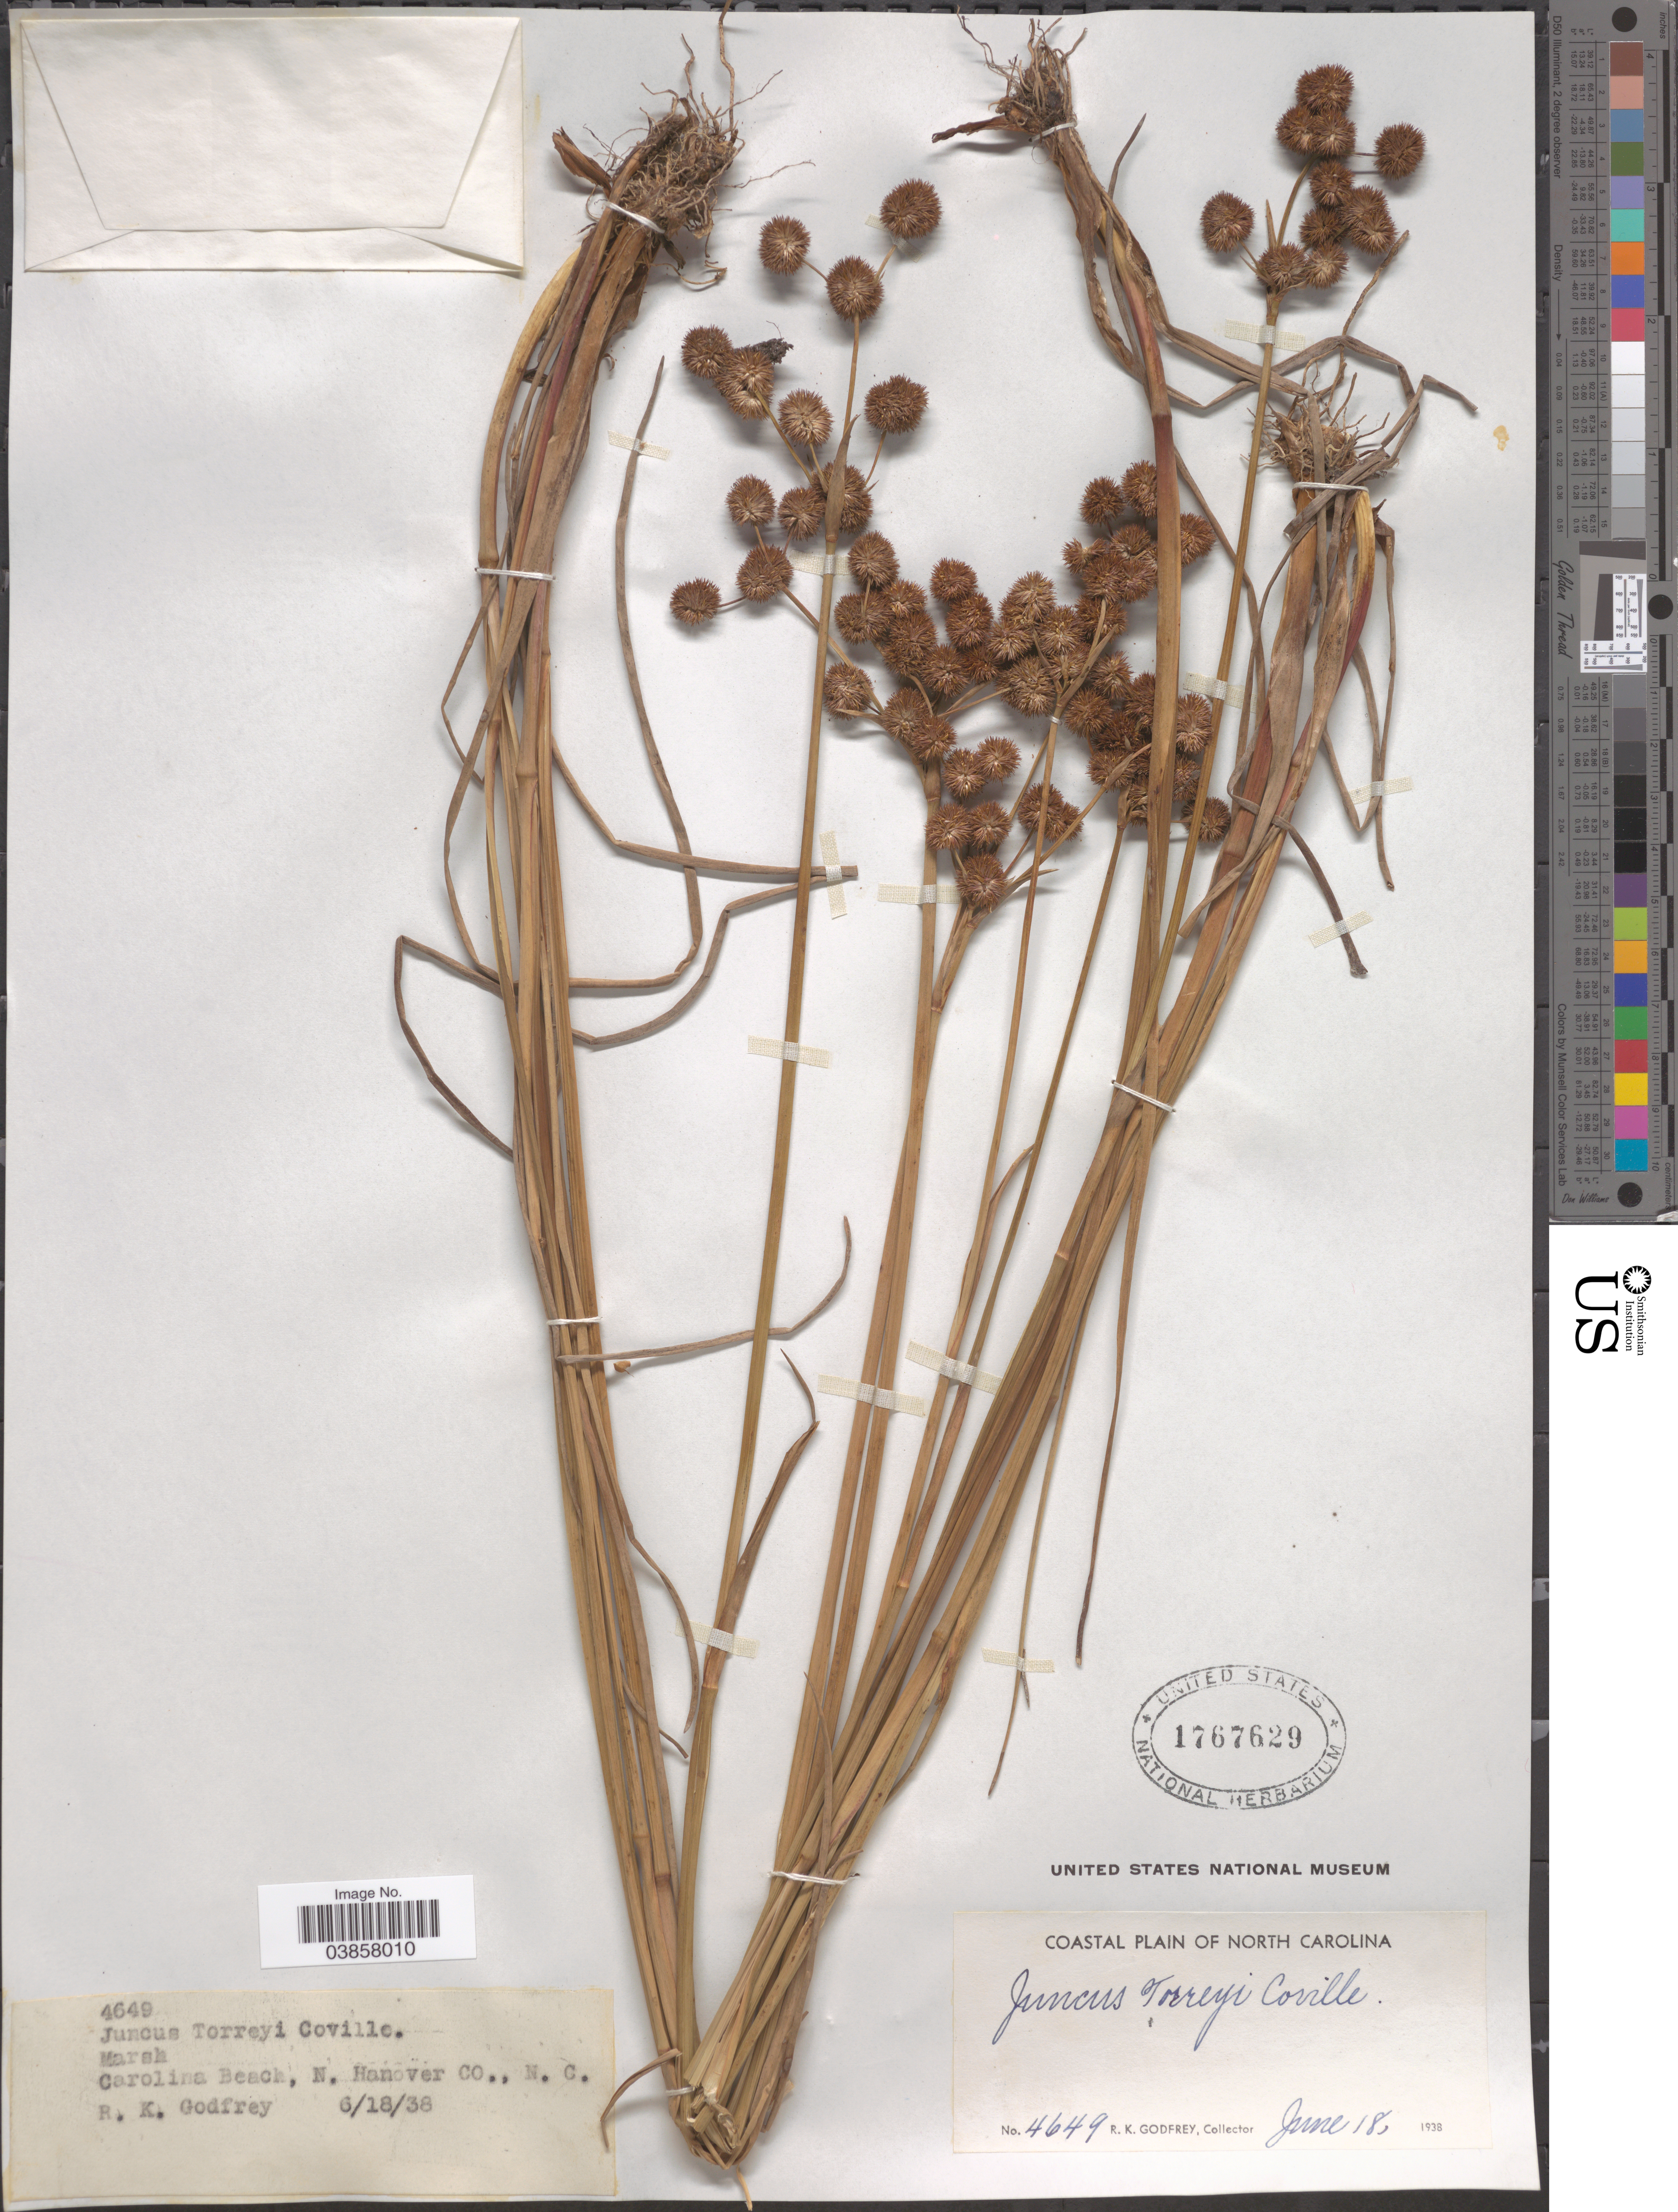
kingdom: Plantae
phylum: Tracheophyta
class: Liliopsida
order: Poales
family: Juncaceae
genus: Juncus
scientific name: Juncus torreyi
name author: Coville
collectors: R. K. Godfrey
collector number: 4649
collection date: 1938-06-18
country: United States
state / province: North Carolina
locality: Coastal Plain of North Carolina. Carolina Beach, N. Hanover Co.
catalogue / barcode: US 1767629